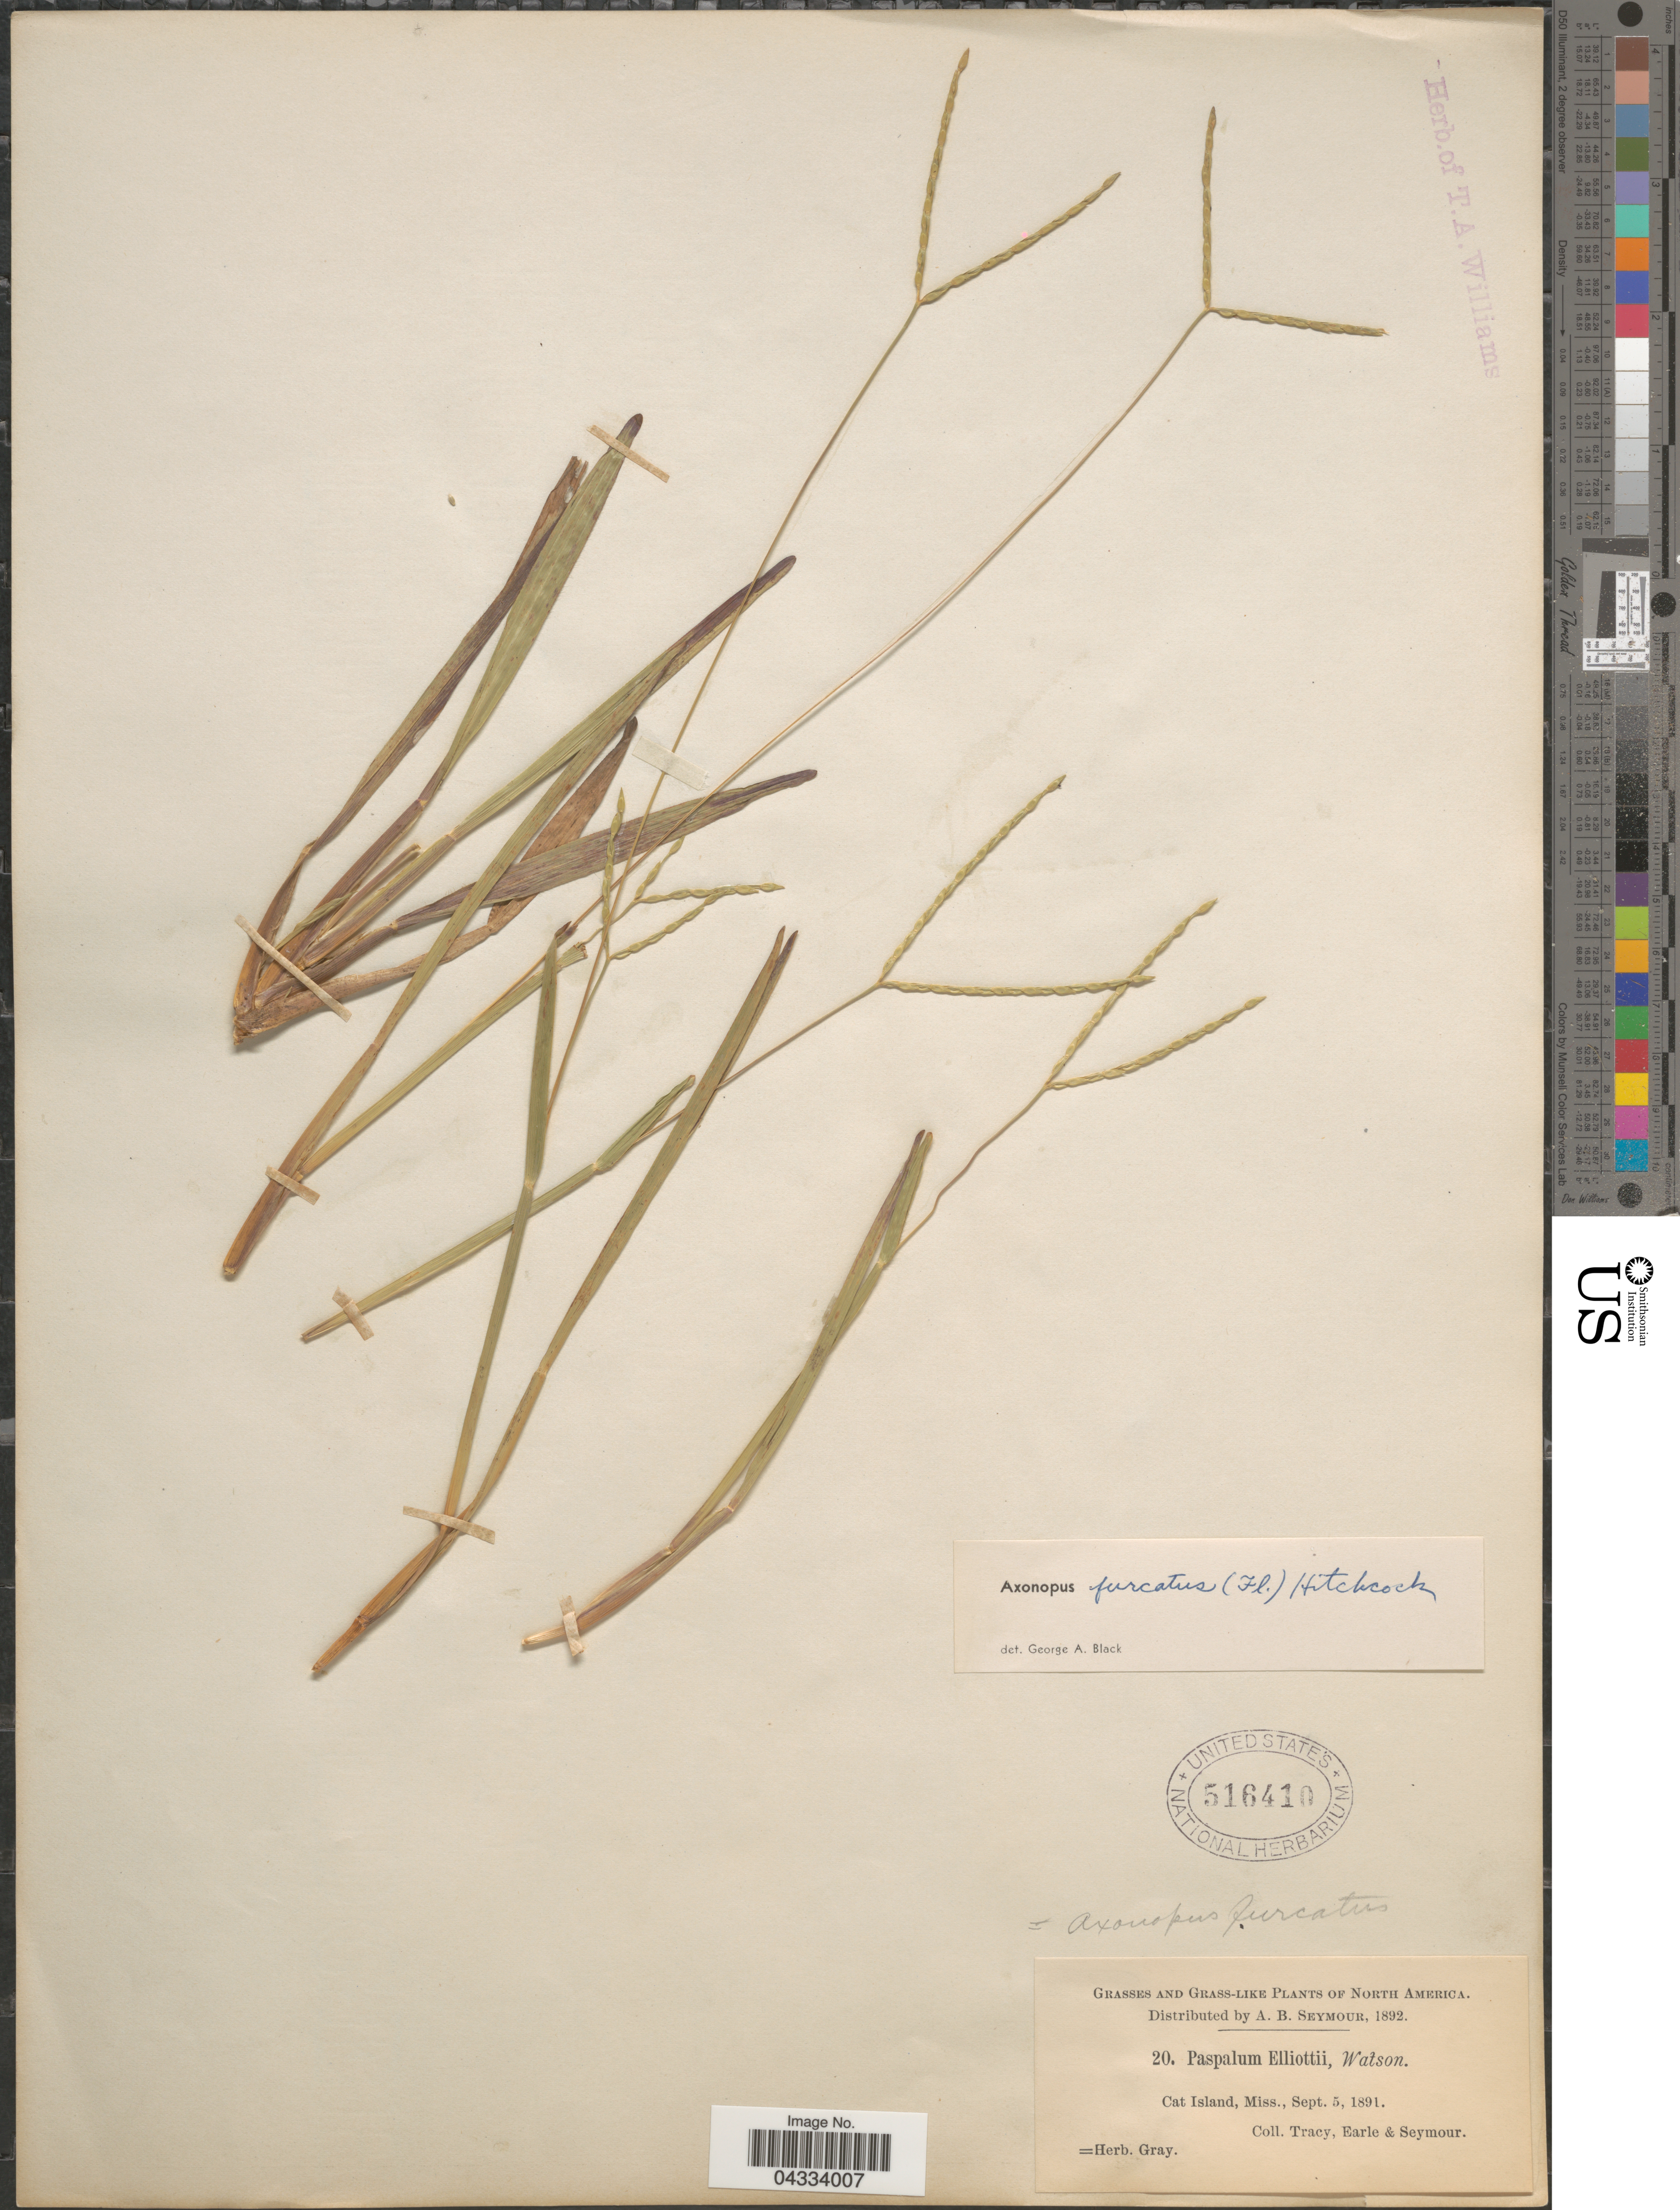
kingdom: Plantae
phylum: Tracheophyta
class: Liliopsida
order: Poales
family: Poaceae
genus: Axonopus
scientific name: Axonopus furcatus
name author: (Flüggé) Hitchc.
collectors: -. Tracy, -. Earle & A. Seymour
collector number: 20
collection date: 1891-09-05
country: United States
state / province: Mississippi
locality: Cat Island.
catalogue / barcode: US 516410